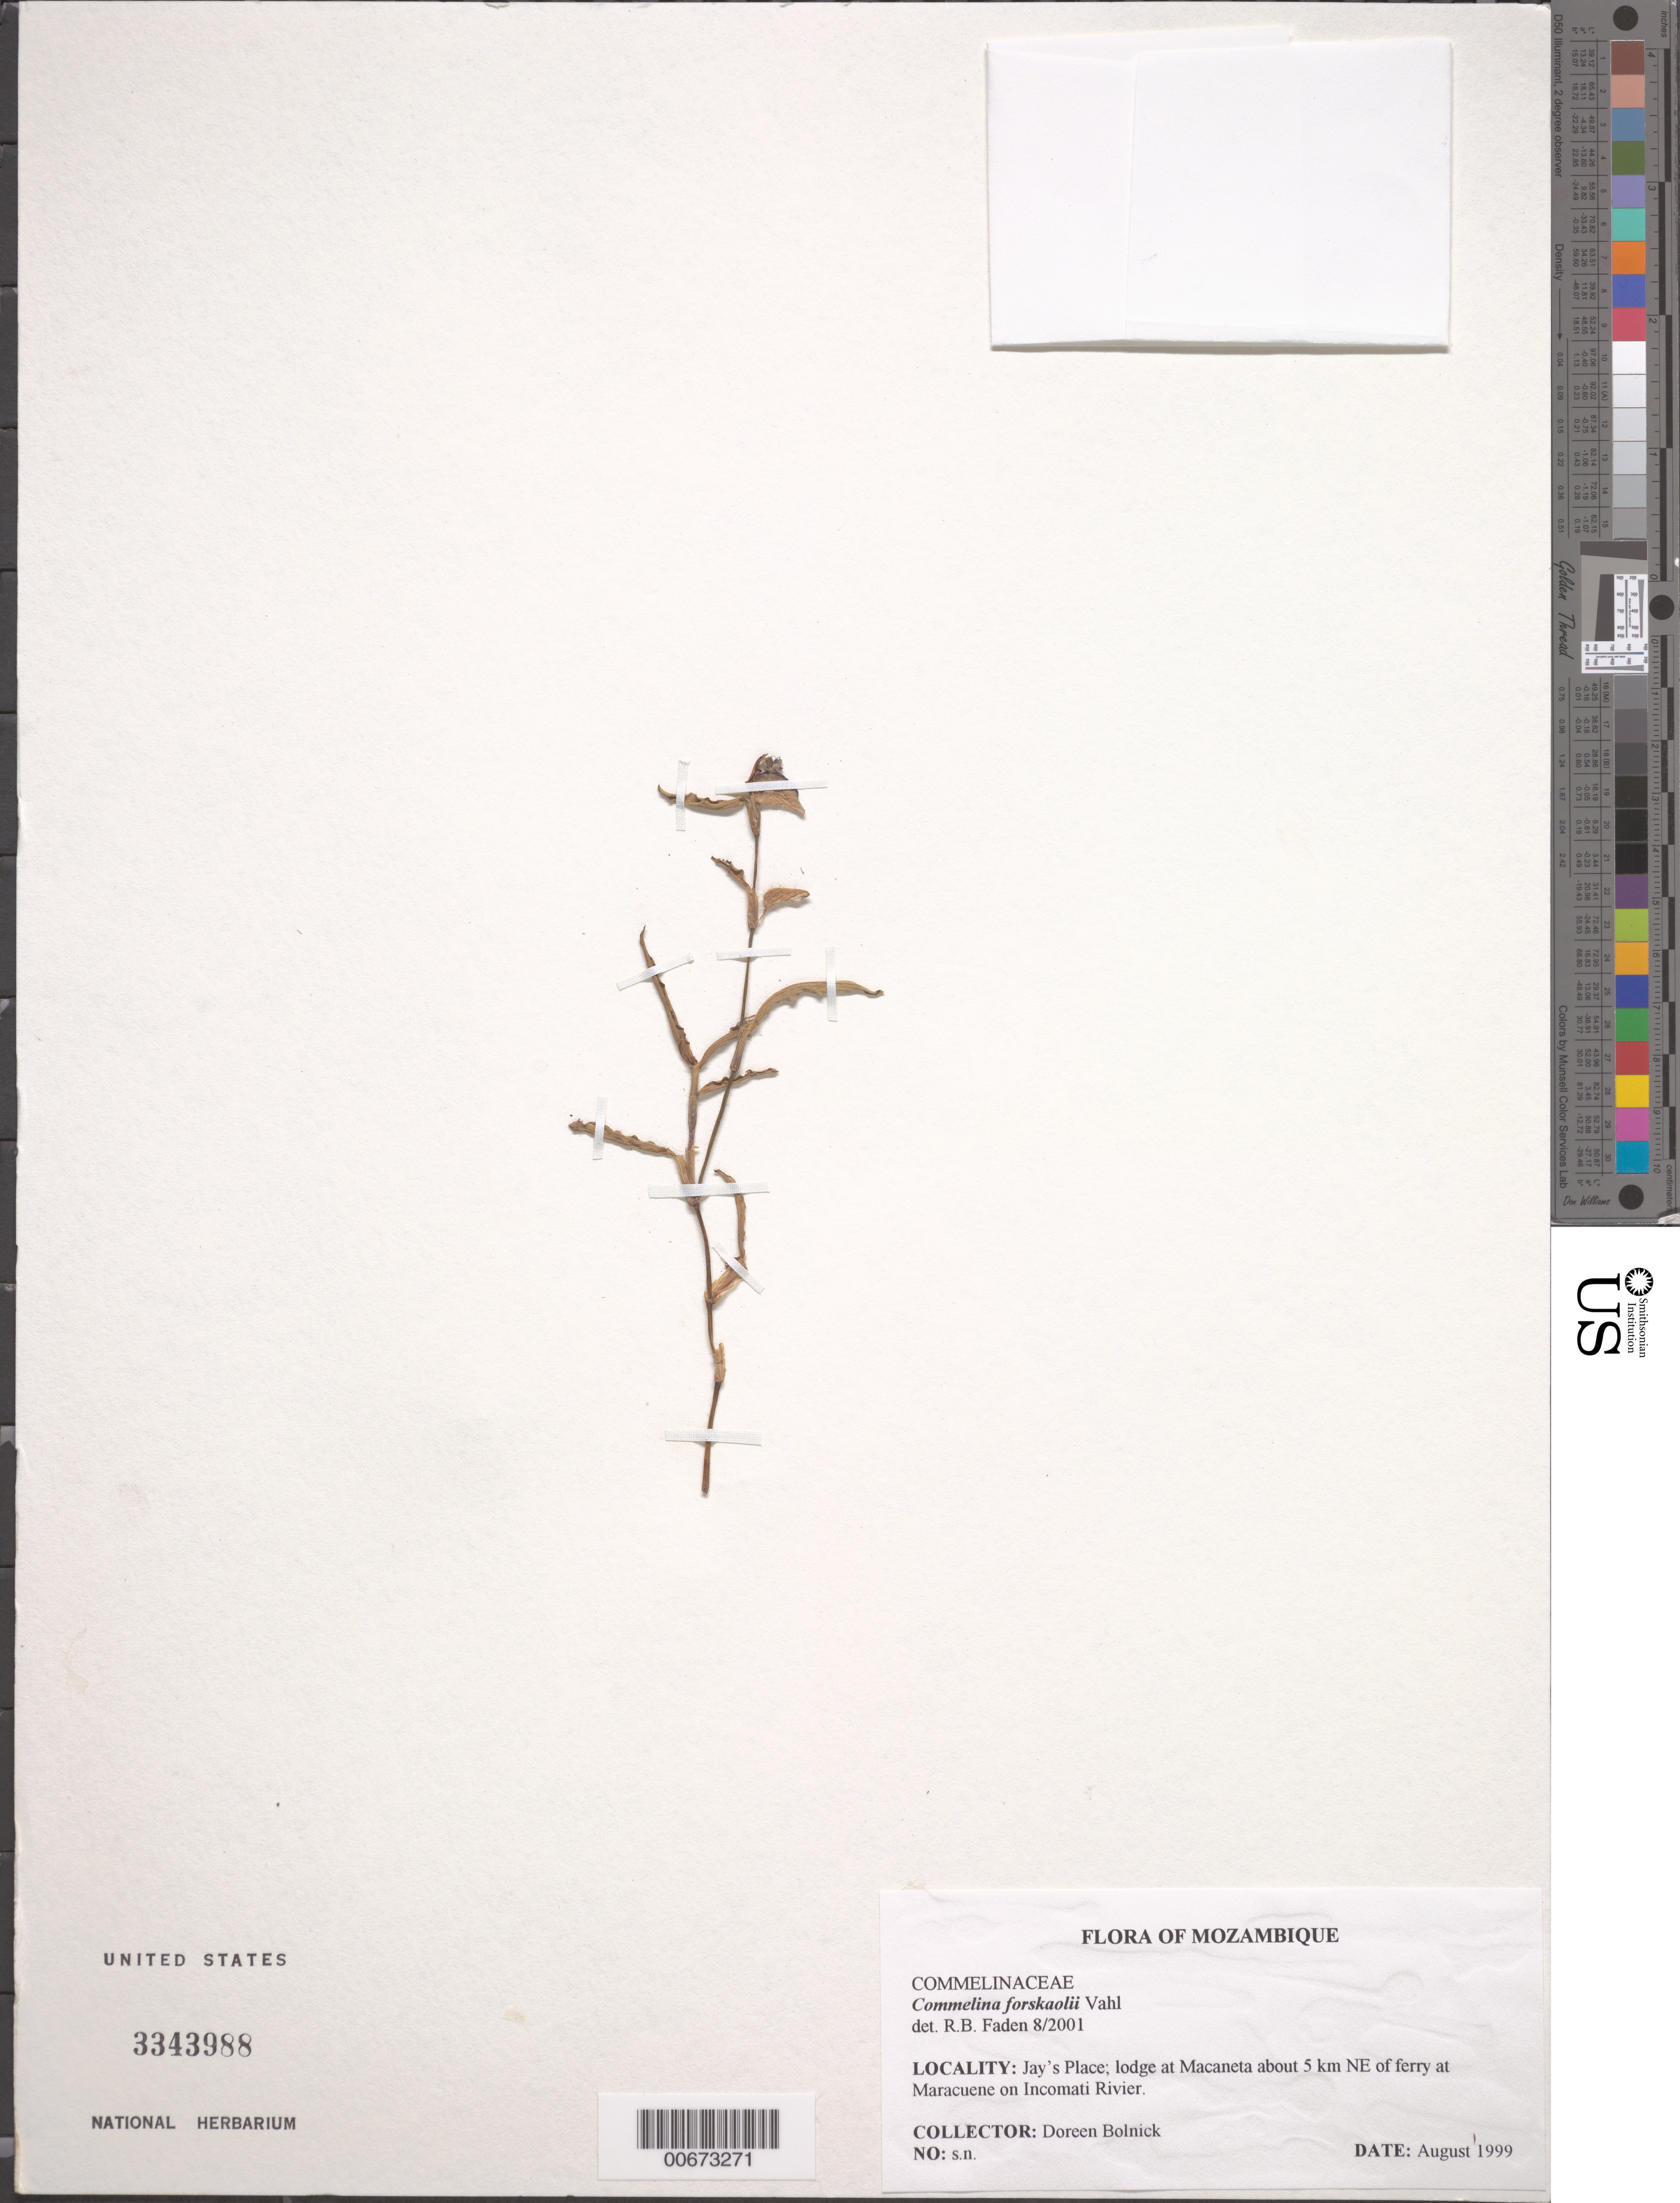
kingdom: Plantae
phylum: Tracheophyta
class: Liliopsida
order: Commelinales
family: Commelinaceae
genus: Commelina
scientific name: Commelina forskaolii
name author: Vahl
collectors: D. Bolnick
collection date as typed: Aug 1999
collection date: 1999-08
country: Mozambique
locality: Jay's Place, lodge at Macaneta, NE of ferry at Maracuene on Incomati River.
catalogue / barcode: US 3343988